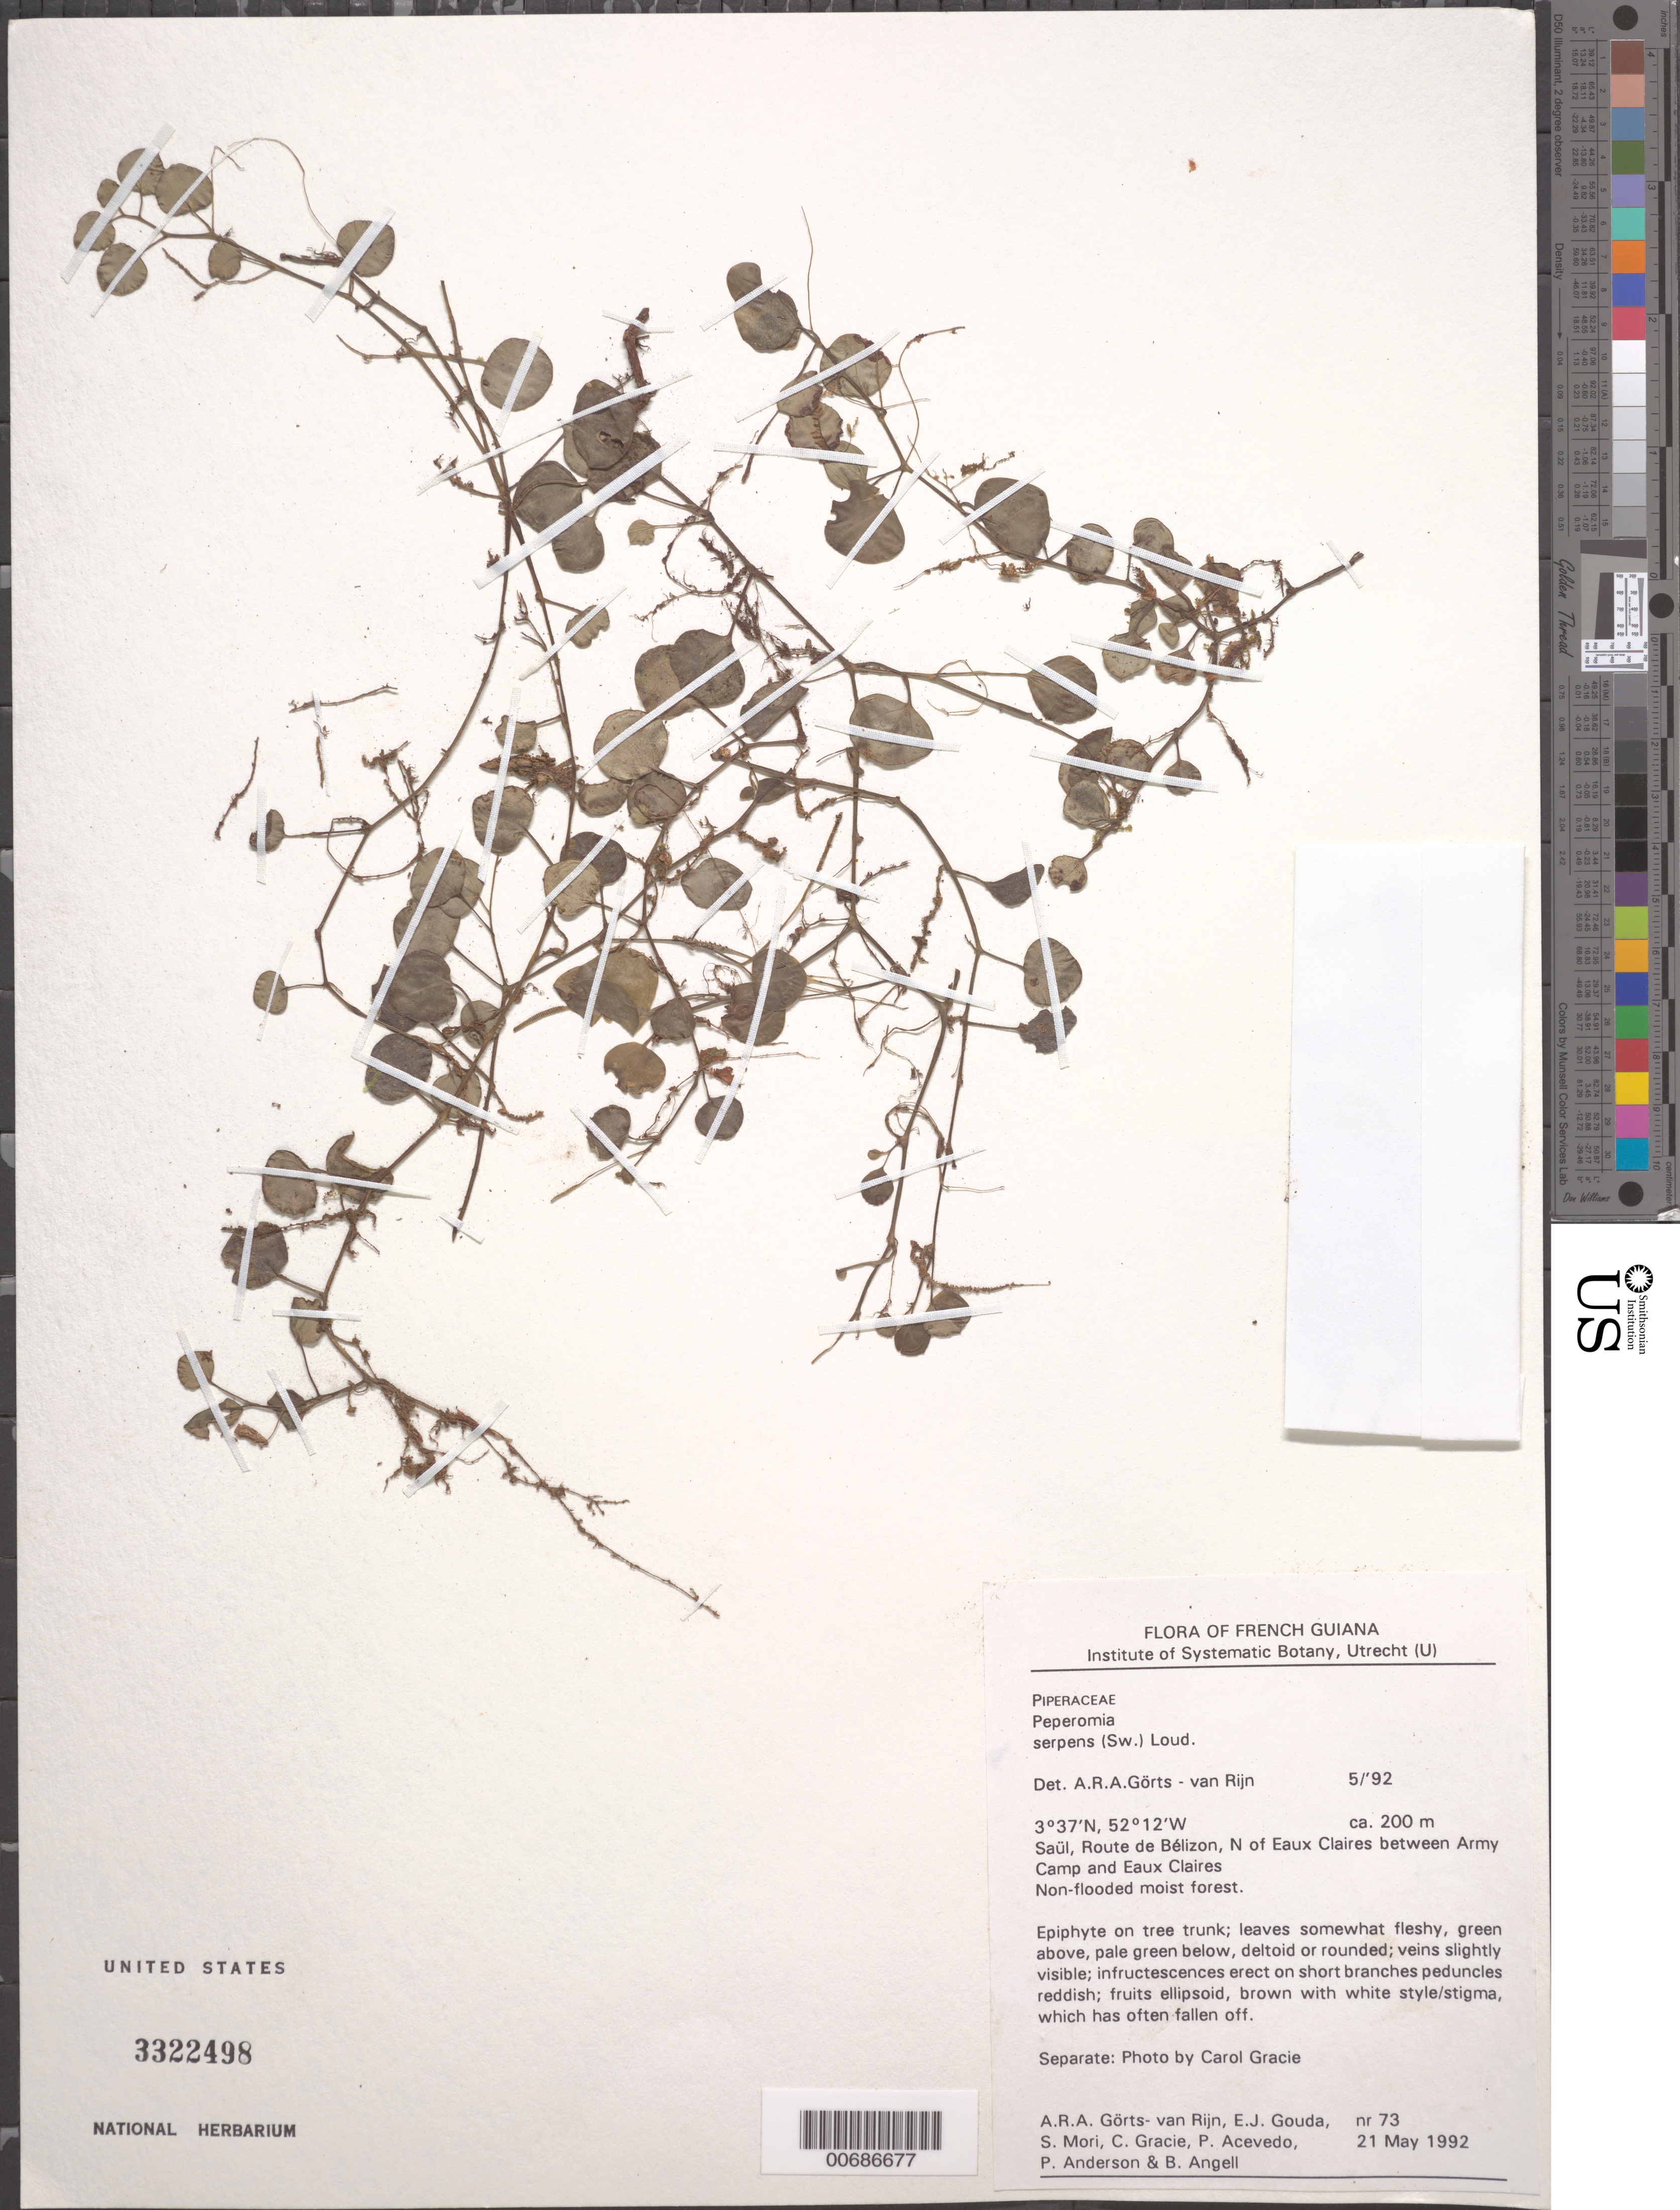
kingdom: Plantae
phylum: Tracheophyta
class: Magnoliopsida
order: Piperales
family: Piperaceae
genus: Peperomia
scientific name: Peperomia serpens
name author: (Sw.) Loudon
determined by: Görts-van Rijn, A. R. A.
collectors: A. .R. A. Görts-van Rijn, E. J. Gouda, S. Mori, C. A. Gracie, P. Acevedo-Rodr., -- Anderson & Bobbi Angell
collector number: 73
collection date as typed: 21-May-92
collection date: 1992-05-21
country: French Guiana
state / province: Saint-Laurent-du-Maroni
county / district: Saül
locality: Route de Bélizon, N of Eaux Claires, between army camp and Eaux Claires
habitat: Nonflooded moist forest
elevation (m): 200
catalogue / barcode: US 3322498